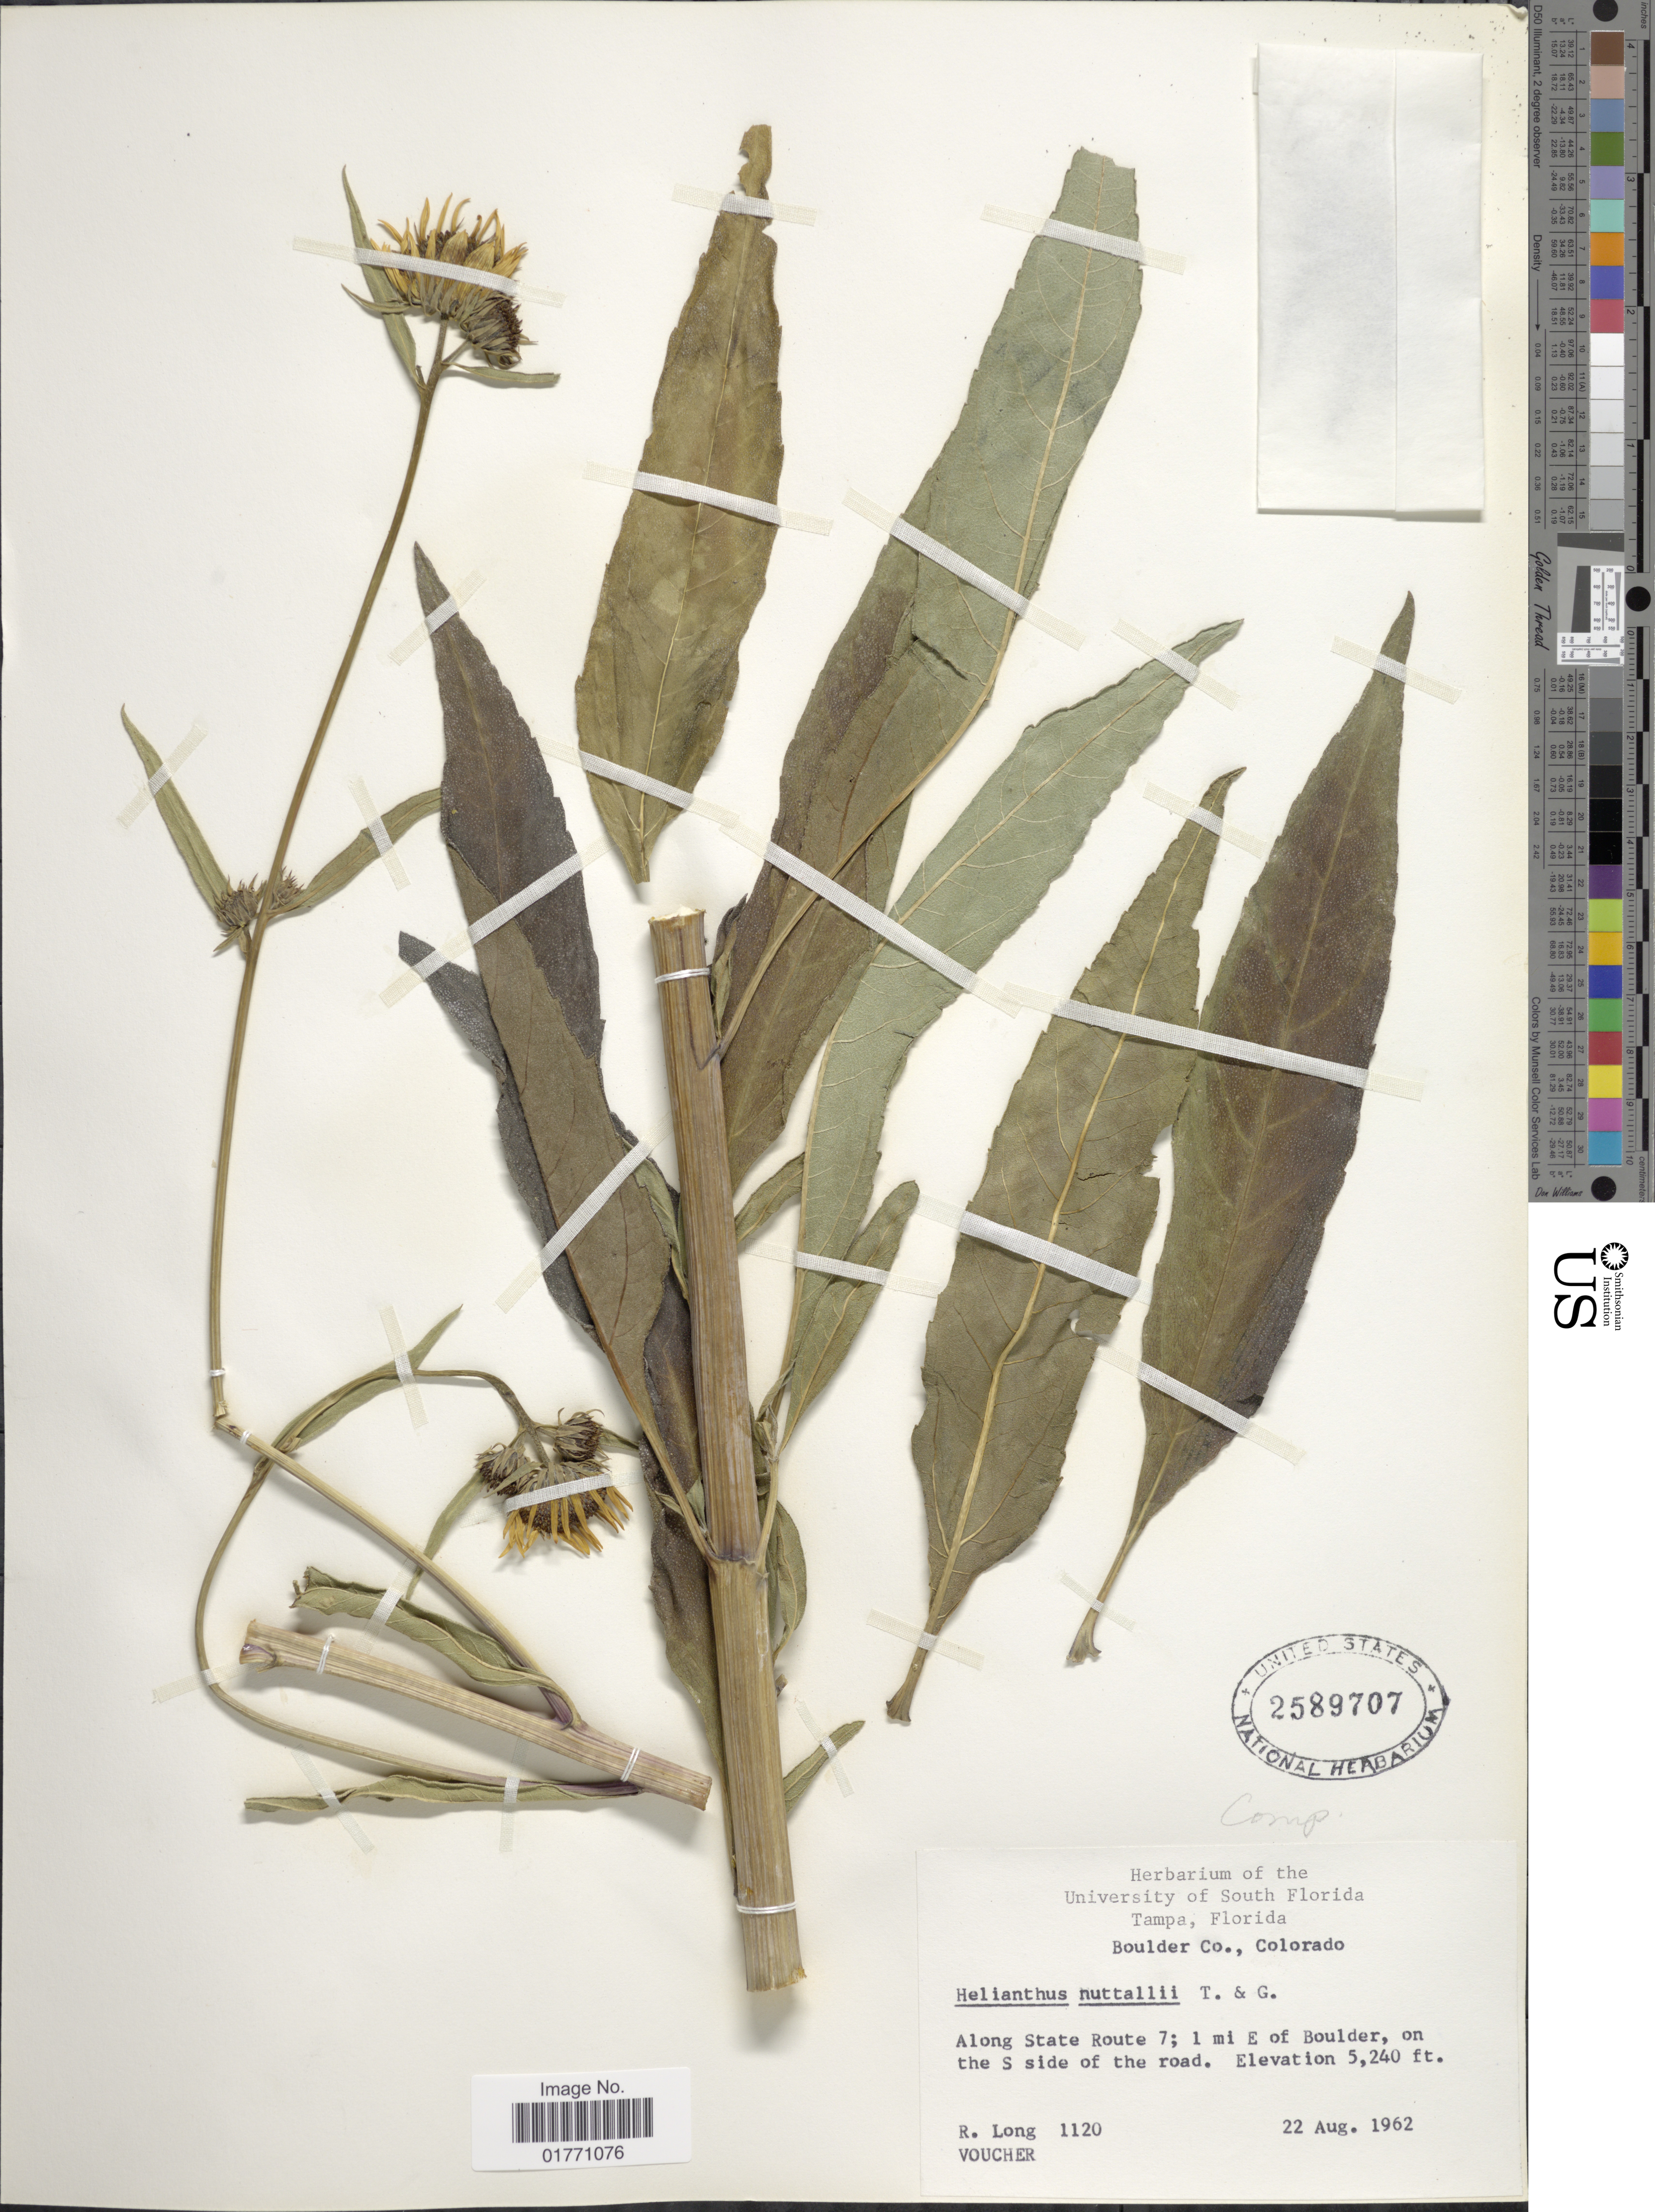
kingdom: Plantae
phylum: Tracheophyta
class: Magnoliopsida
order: Asterales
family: Asteraceae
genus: Helianthus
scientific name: Helianthus nuttallii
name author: Torr. & A. Gray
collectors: R. Long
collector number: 1120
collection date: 1962-08-22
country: United States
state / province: Colorado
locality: Boulder Co., along State Route 7; 1 mi E of Boulder, on the S side of the road.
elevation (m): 1597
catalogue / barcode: US 2589707